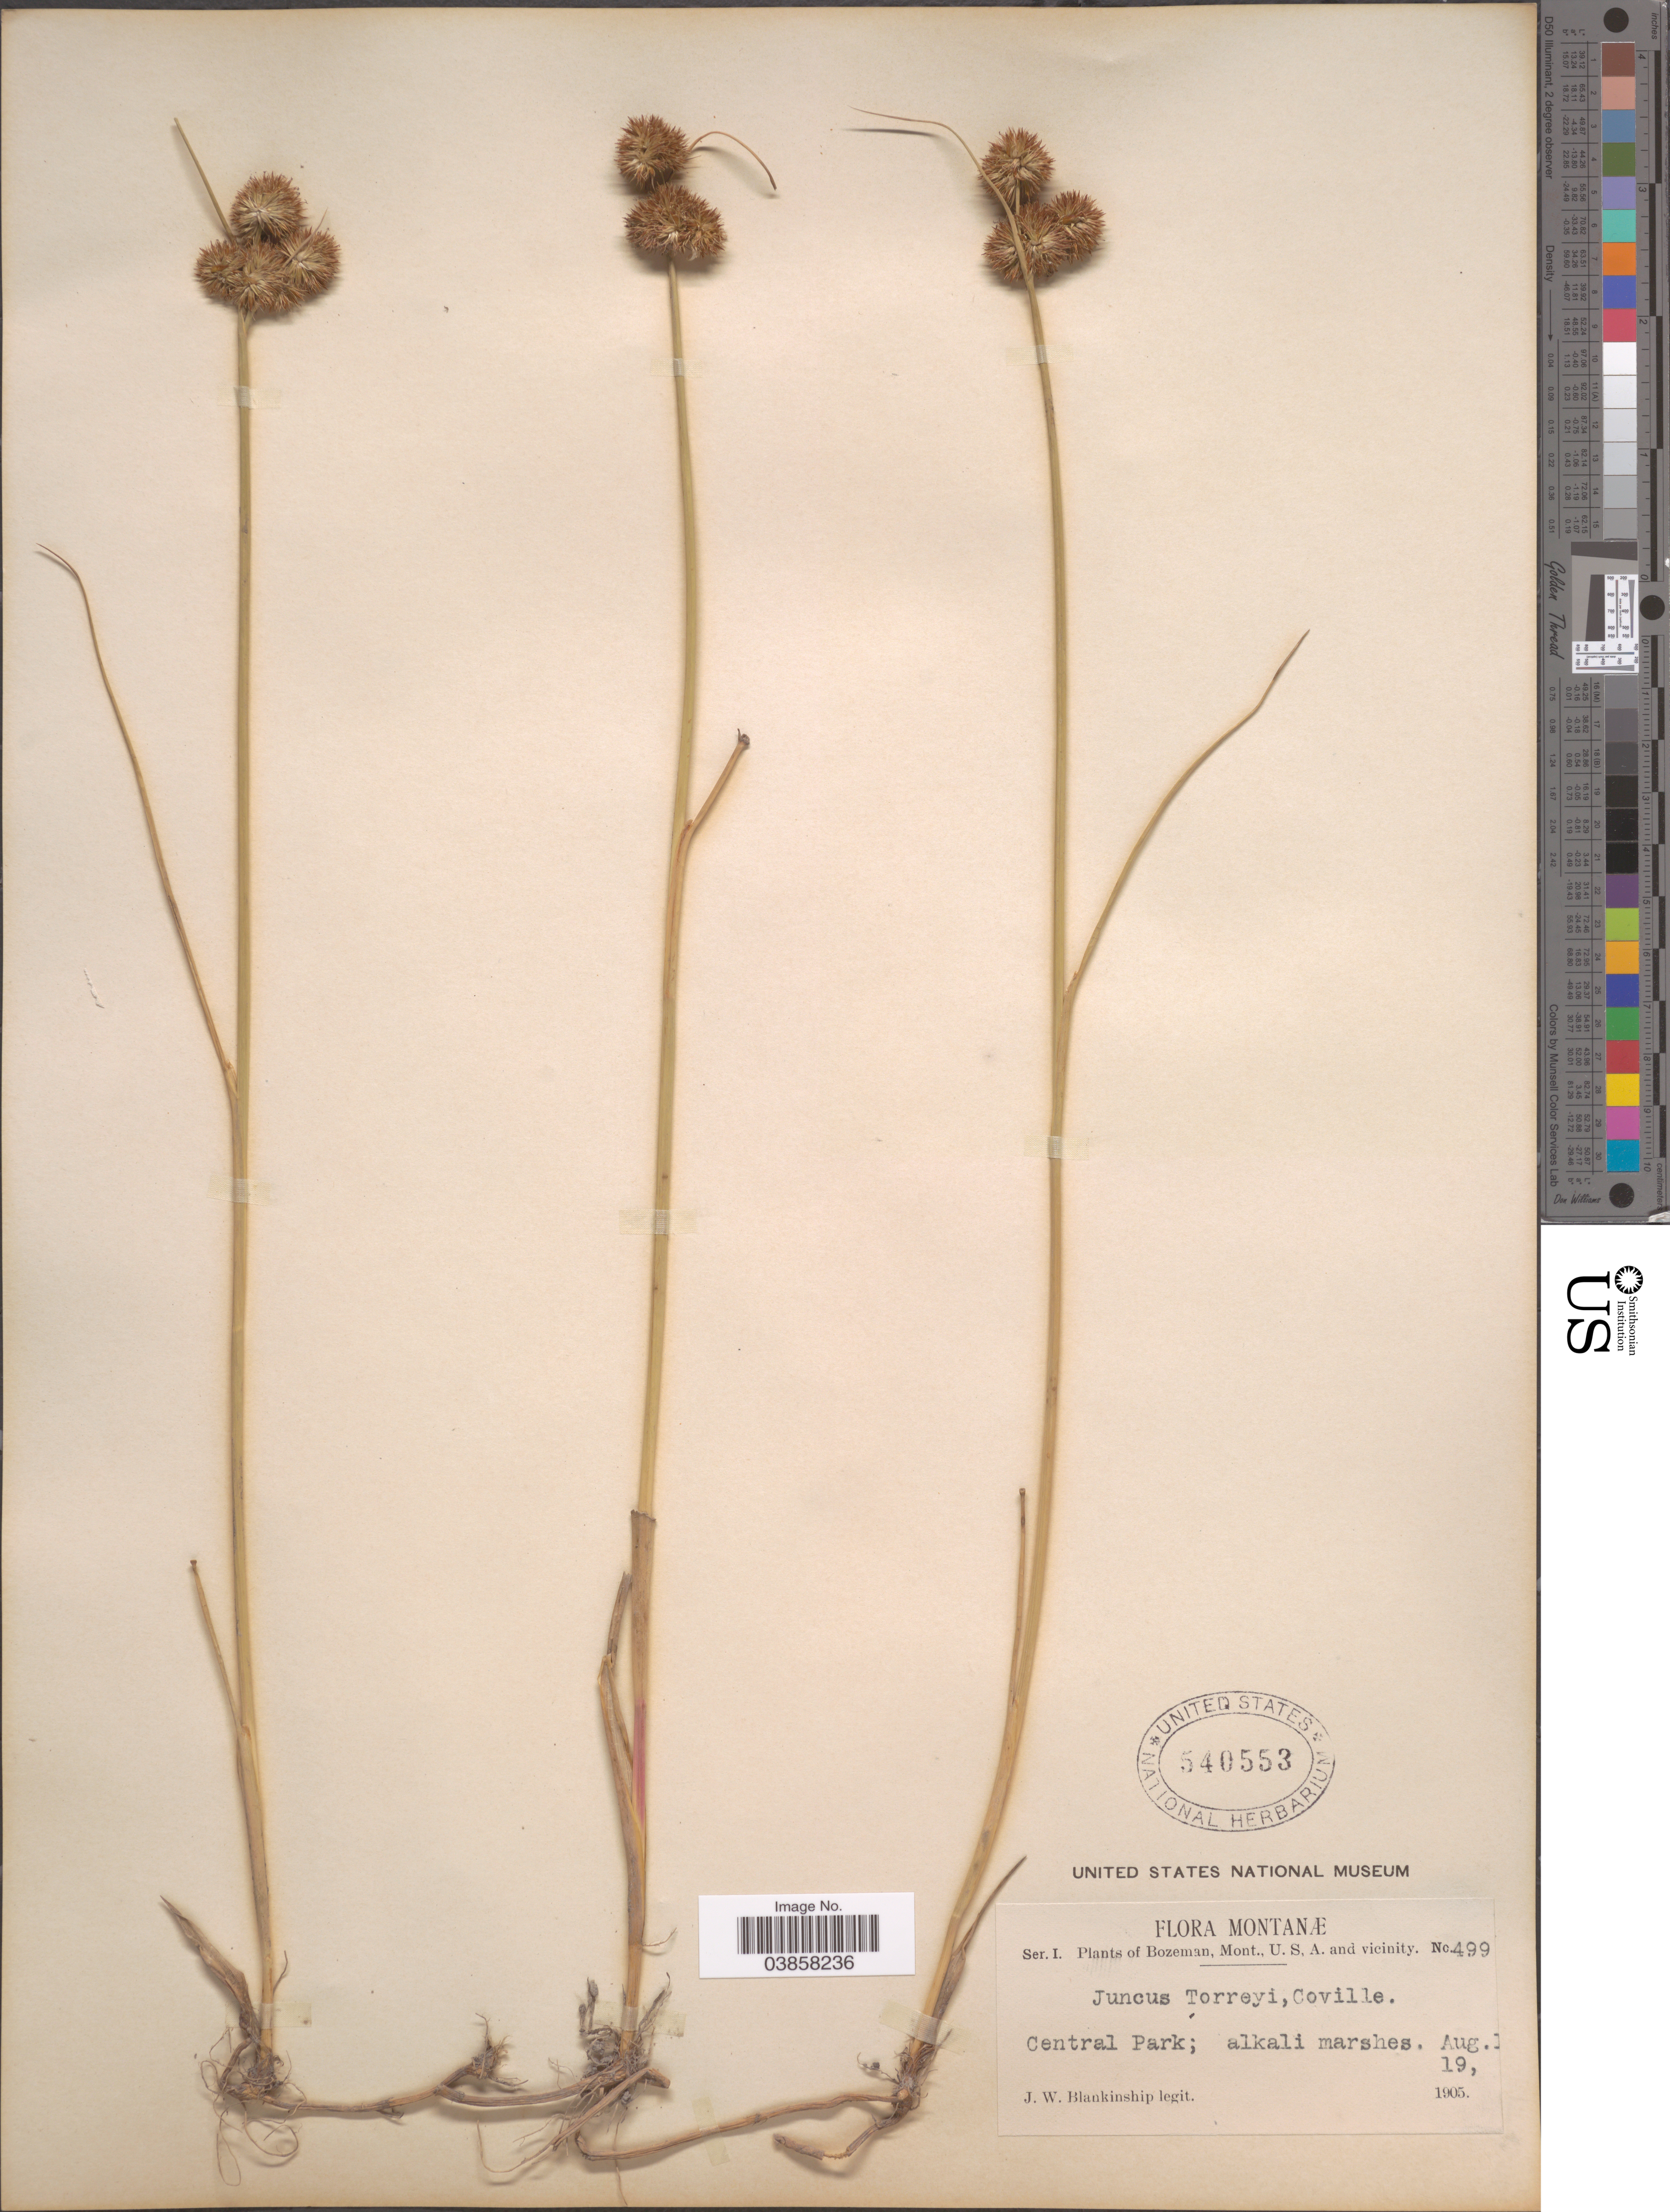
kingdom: Plantae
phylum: Tracheophyta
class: Liliopsida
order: Poales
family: Juncaceae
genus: Juncus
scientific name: Juncus torreyi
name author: Coville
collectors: J. W. Blankinship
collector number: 499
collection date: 1905-08-19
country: United States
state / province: Montana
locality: Bozeman, and Vicinity. Central Park.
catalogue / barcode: US 540553